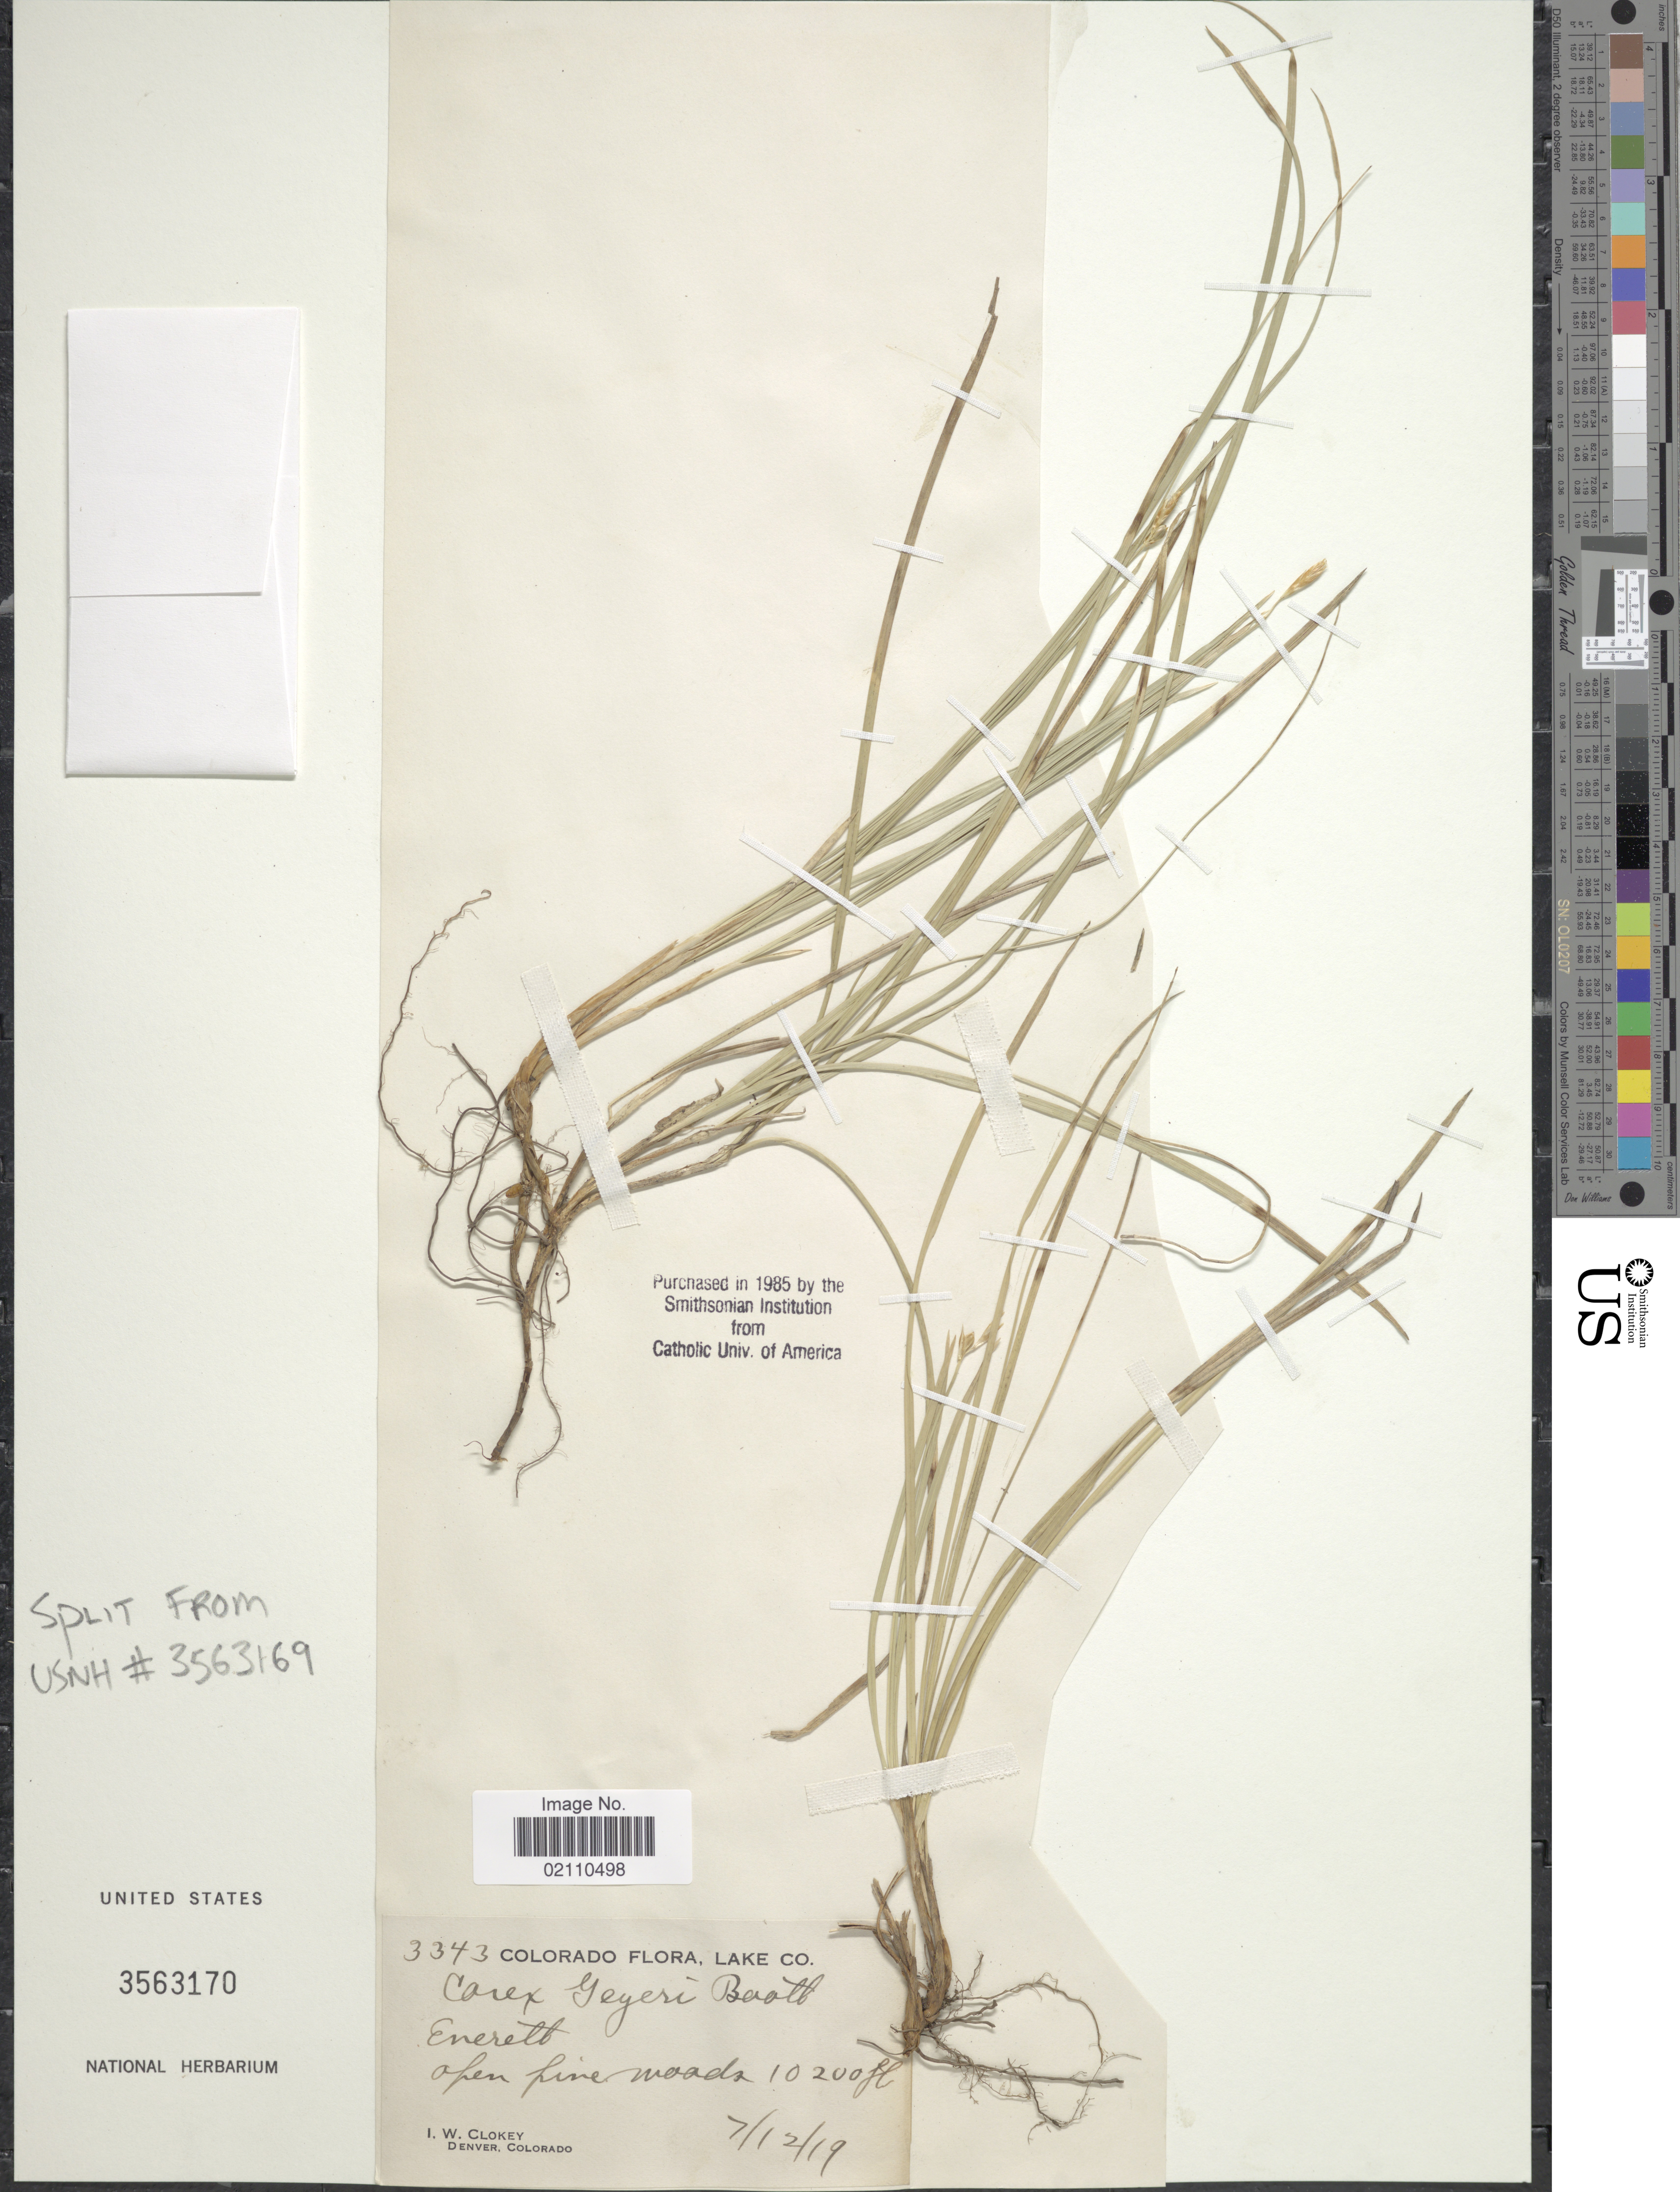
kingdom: Plantae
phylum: Tracheophyta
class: Liliopsida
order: Poales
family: Cyperaceae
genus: Carex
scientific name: Carex geyeri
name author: Boott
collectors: I. W. Clokey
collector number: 3343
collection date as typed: Transcribed d/m/y: 12/7/19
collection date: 1919-07-12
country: United States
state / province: Colorado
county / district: Lake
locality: Lake Co. Everett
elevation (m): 3109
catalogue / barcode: US 3563170